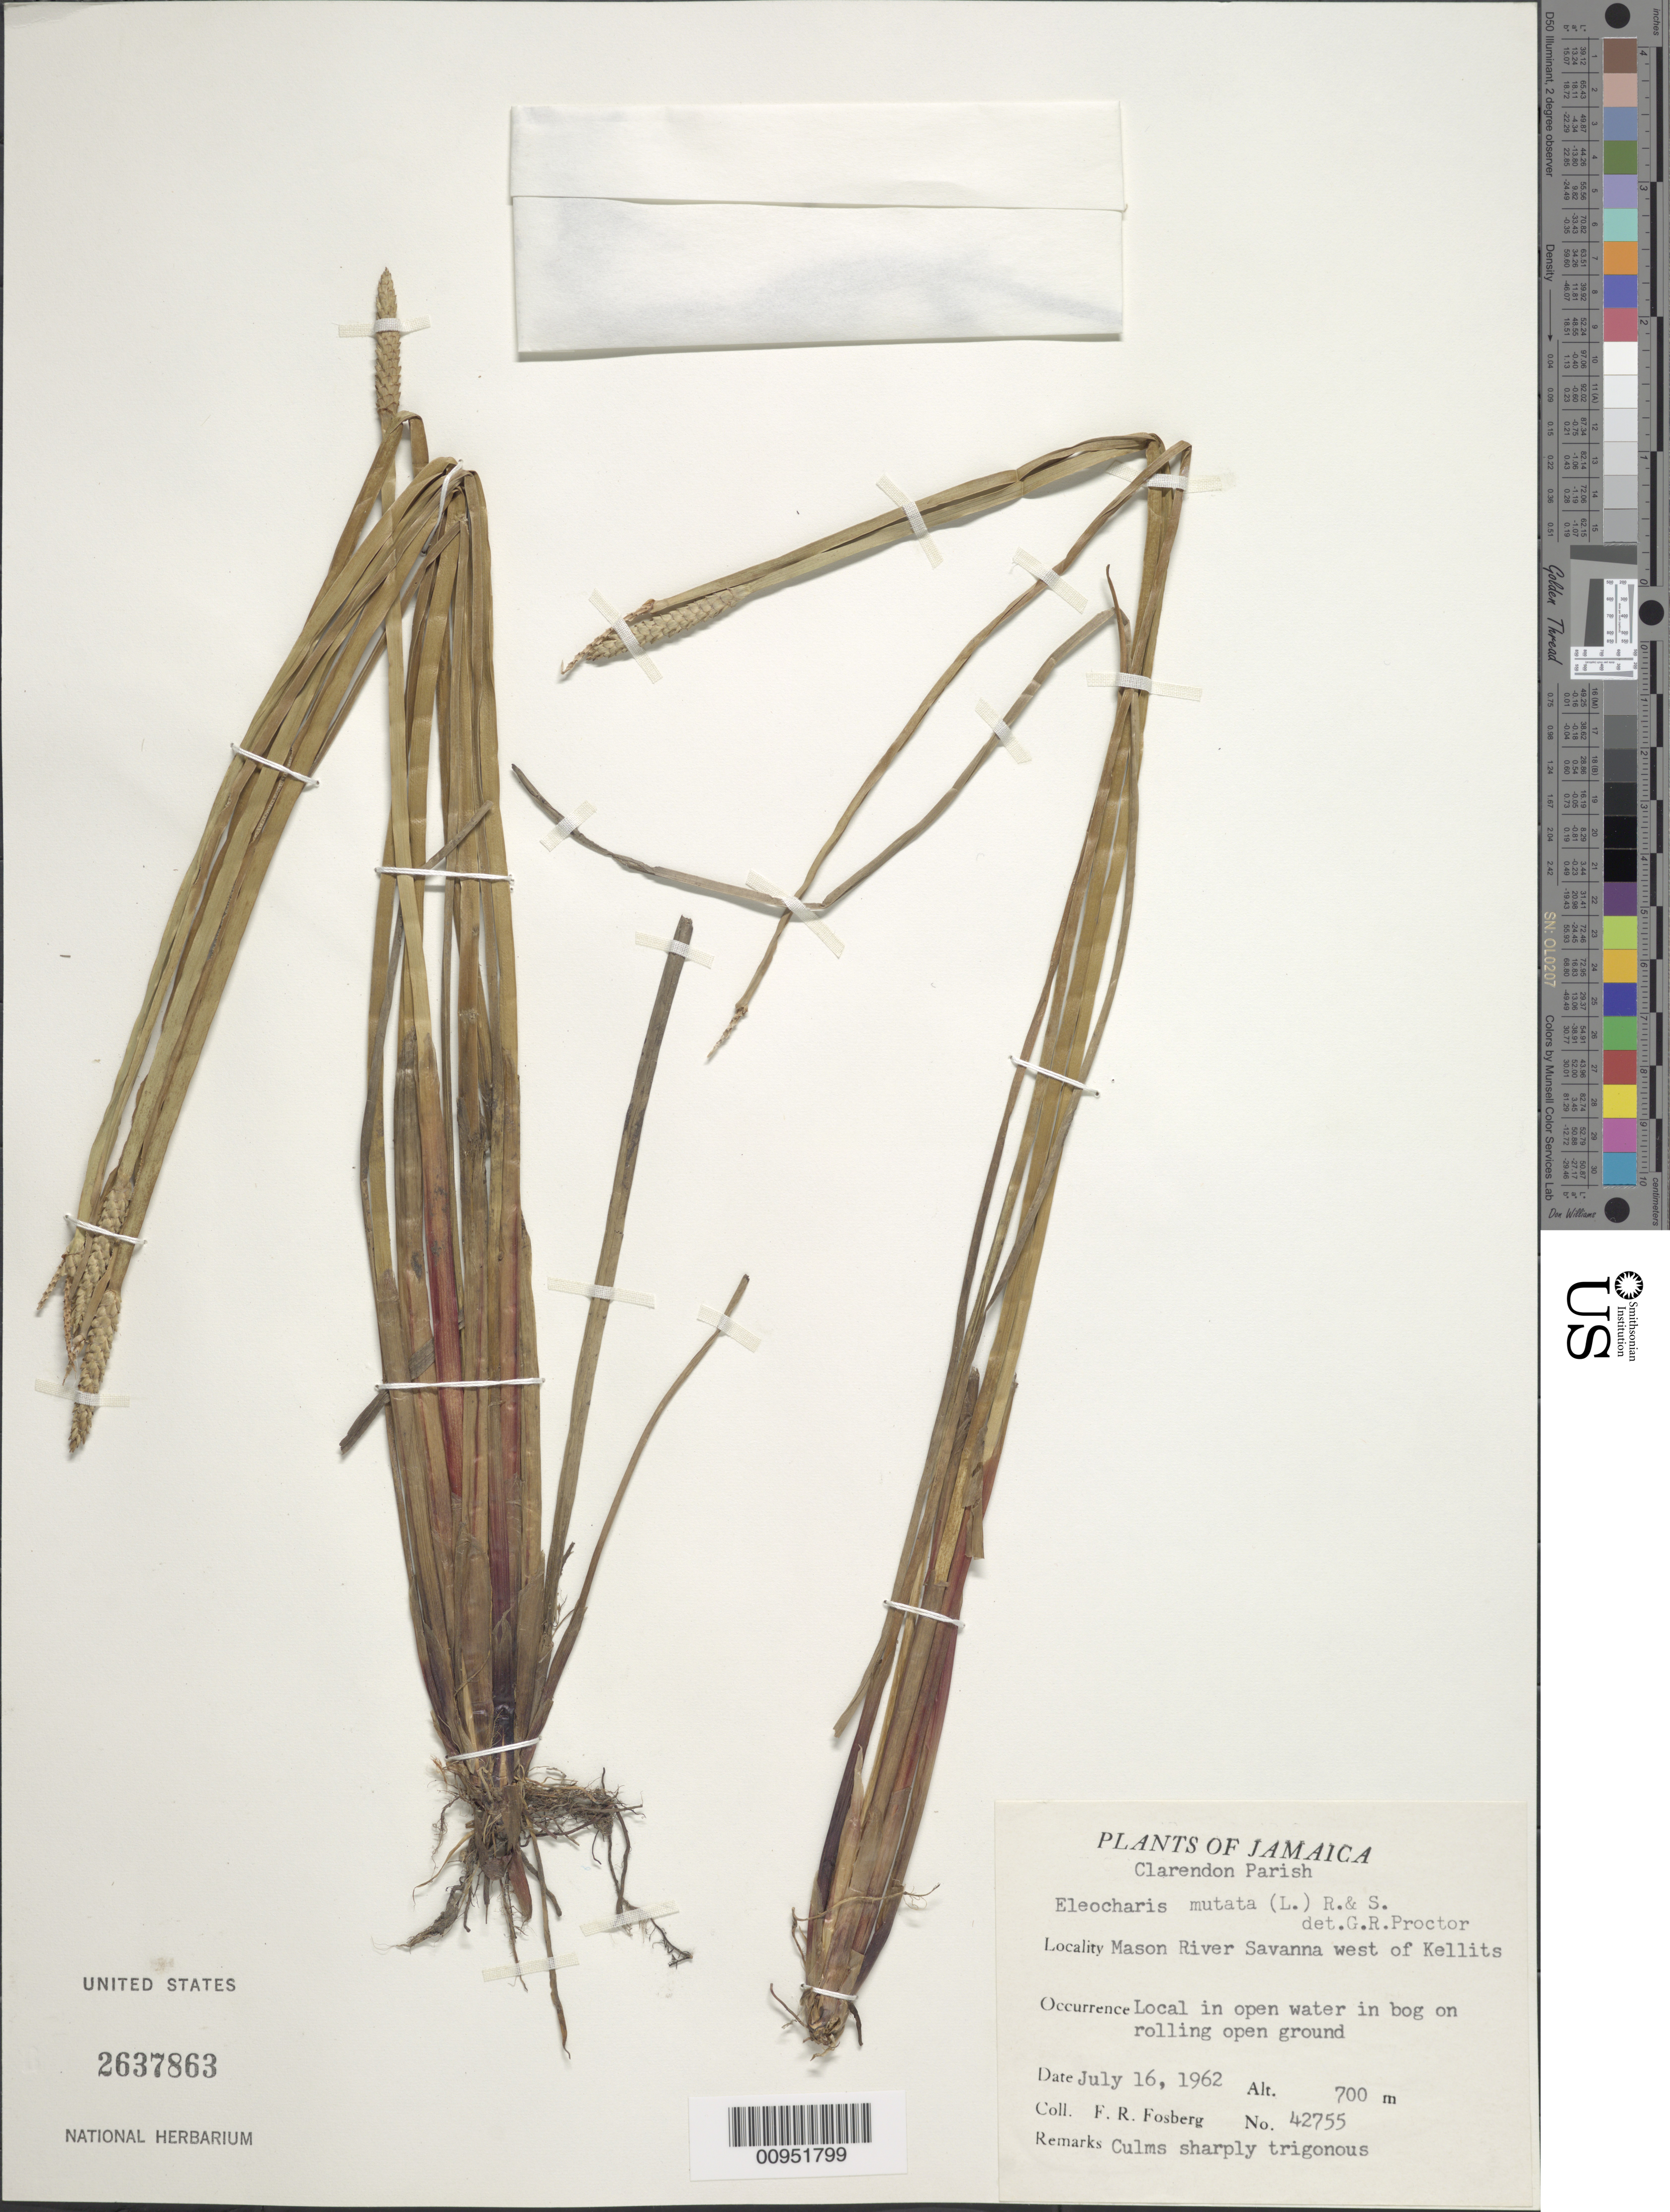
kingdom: Plantae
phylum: Tracheophyta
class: Liliopsida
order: Poales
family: Cyperaceae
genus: Eleocharis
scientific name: Eleocharis mutata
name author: (L.) Roem. & Schult.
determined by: Proctor, G. R.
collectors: F. R. Fosberg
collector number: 42755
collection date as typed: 16 Jul 1962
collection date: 1962-07-16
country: Jamaica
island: Jamaica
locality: Mason River Savanna, W of Kellits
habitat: In open water in bog on rolling open ground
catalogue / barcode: US 2637863